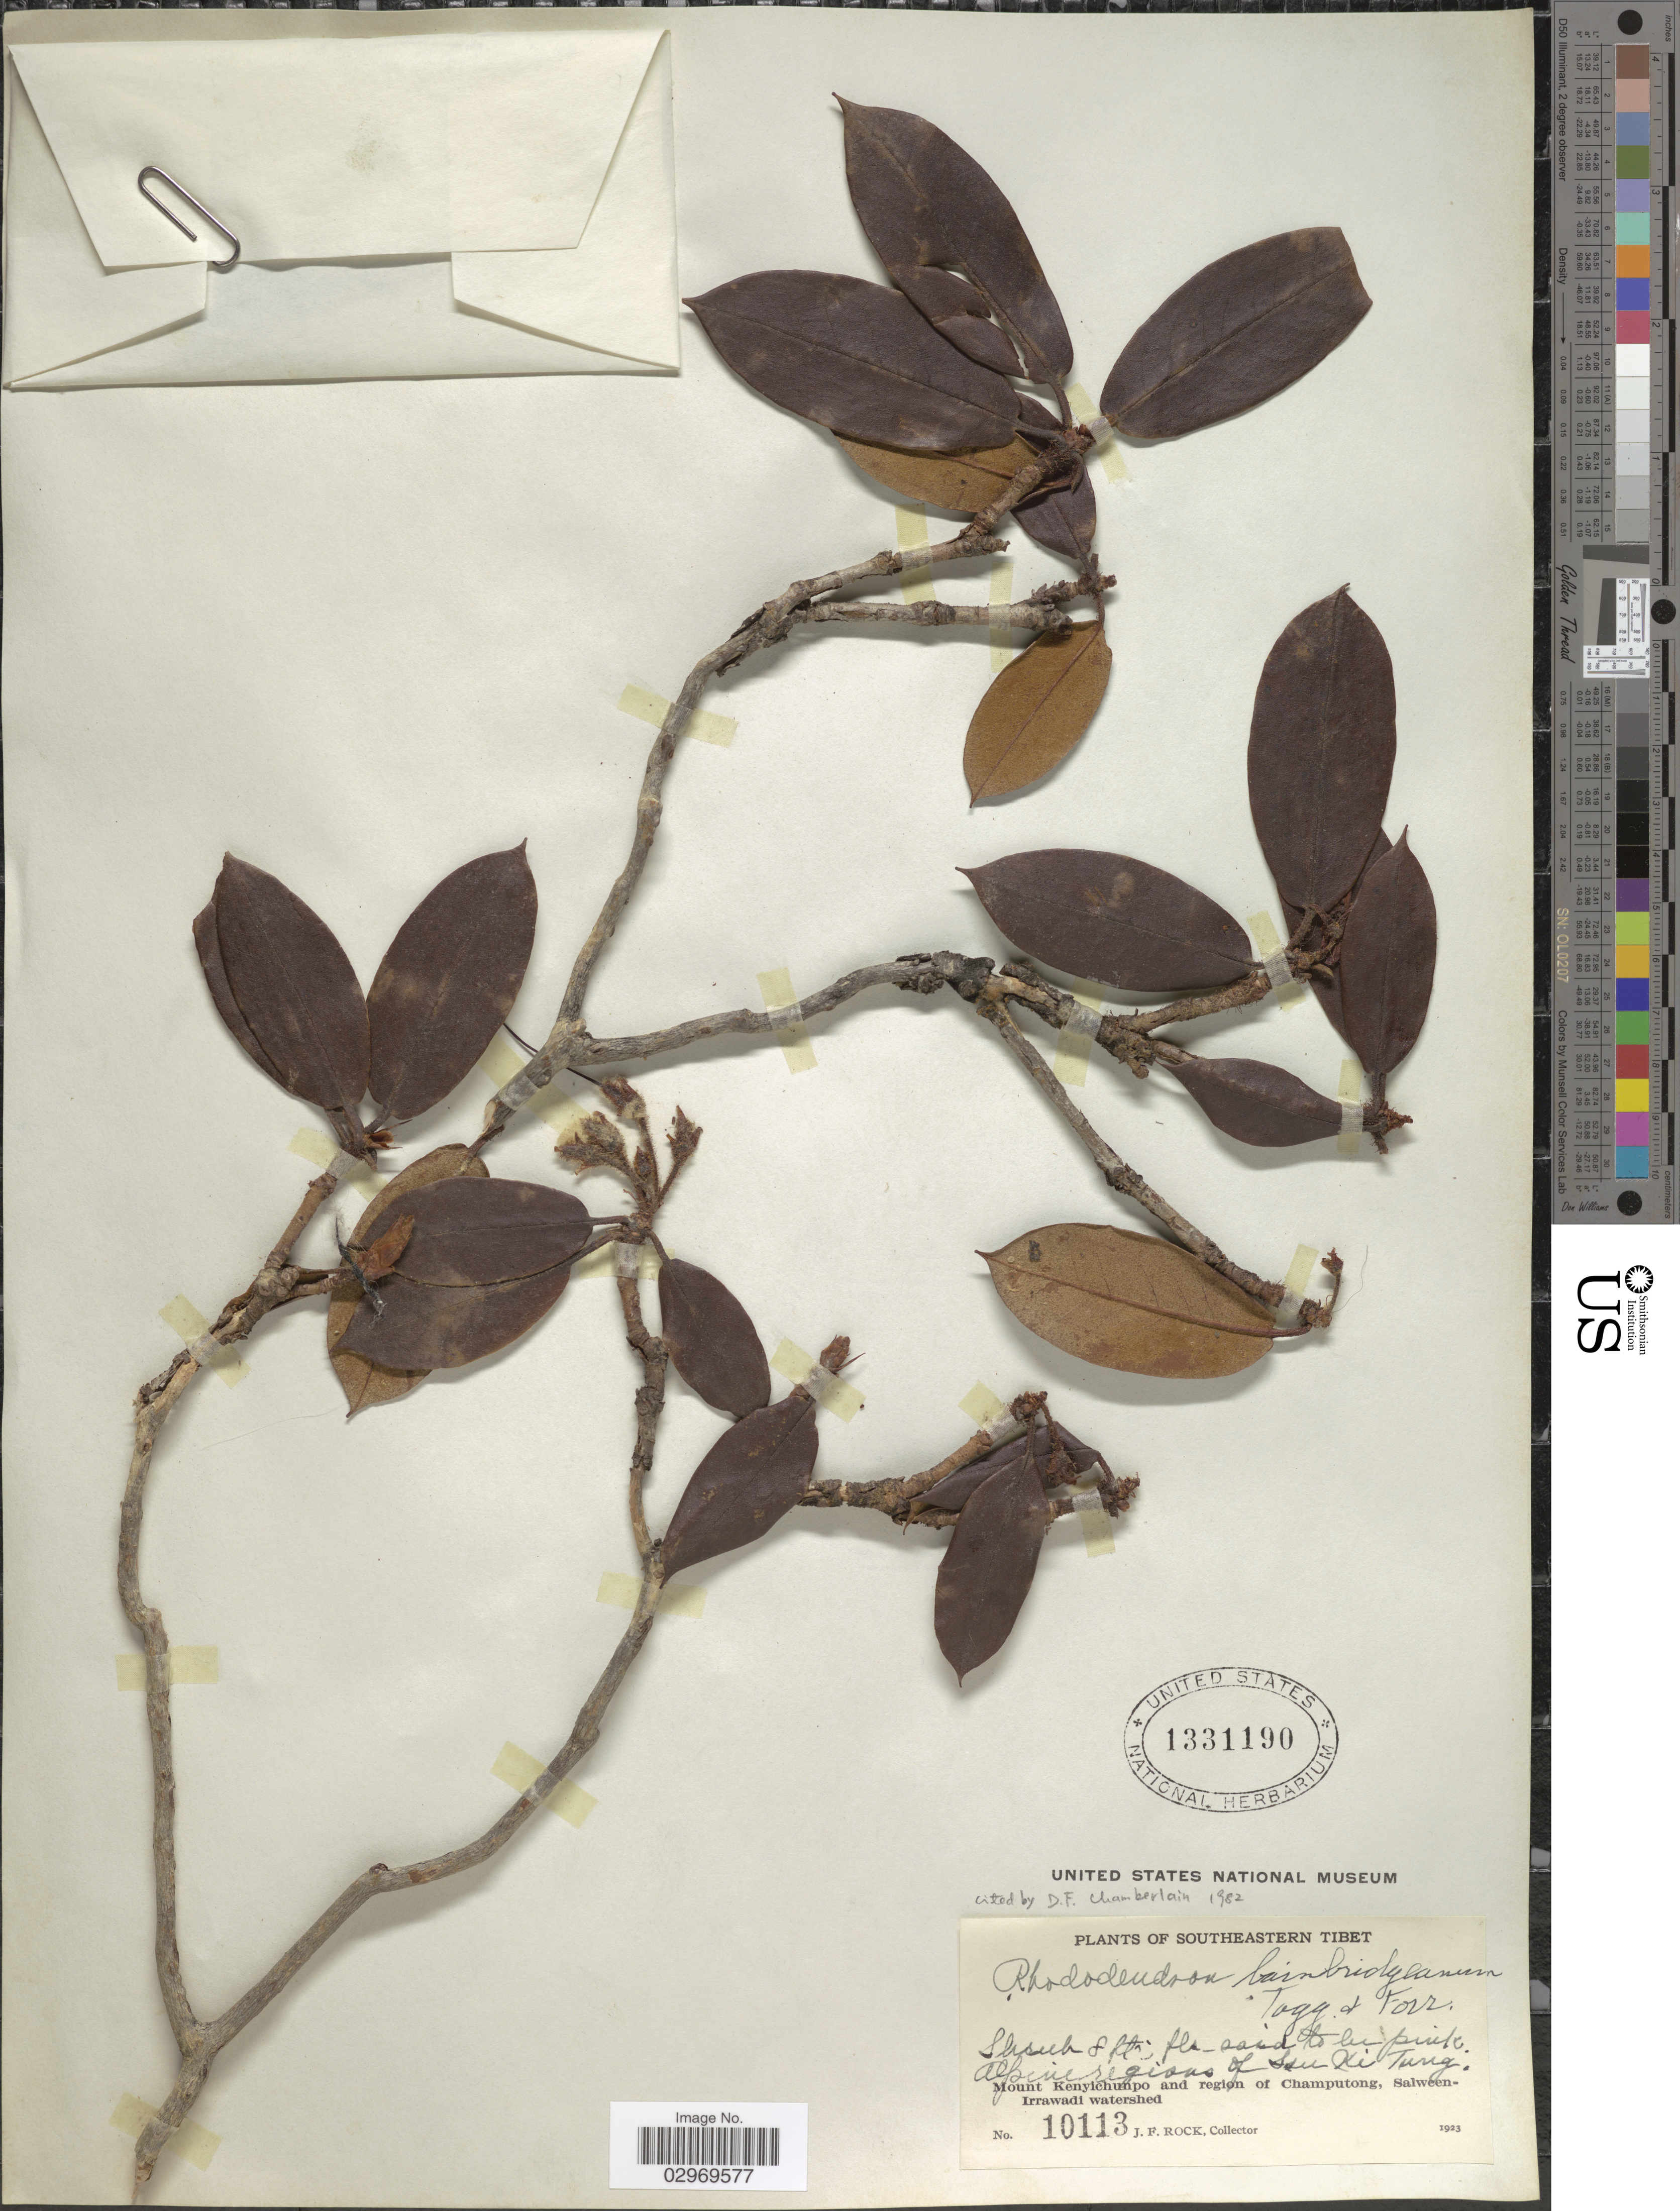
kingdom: Plantae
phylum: Tracheophyta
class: Magnoliopsida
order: Ericales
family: Ericaceae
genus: Rhododendron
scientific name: Rhododendron bainbridgeanum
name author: Tagg & Forrest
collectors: J. Rock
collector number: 10113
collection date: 1923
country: China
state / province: Xizang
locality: Southeastern Tibet, Alpine regions of Sou Xi Tung, Mount Kenyichunpo and region of Champutong, Salween-Irrawadi watershed.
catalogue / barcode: US 1331190